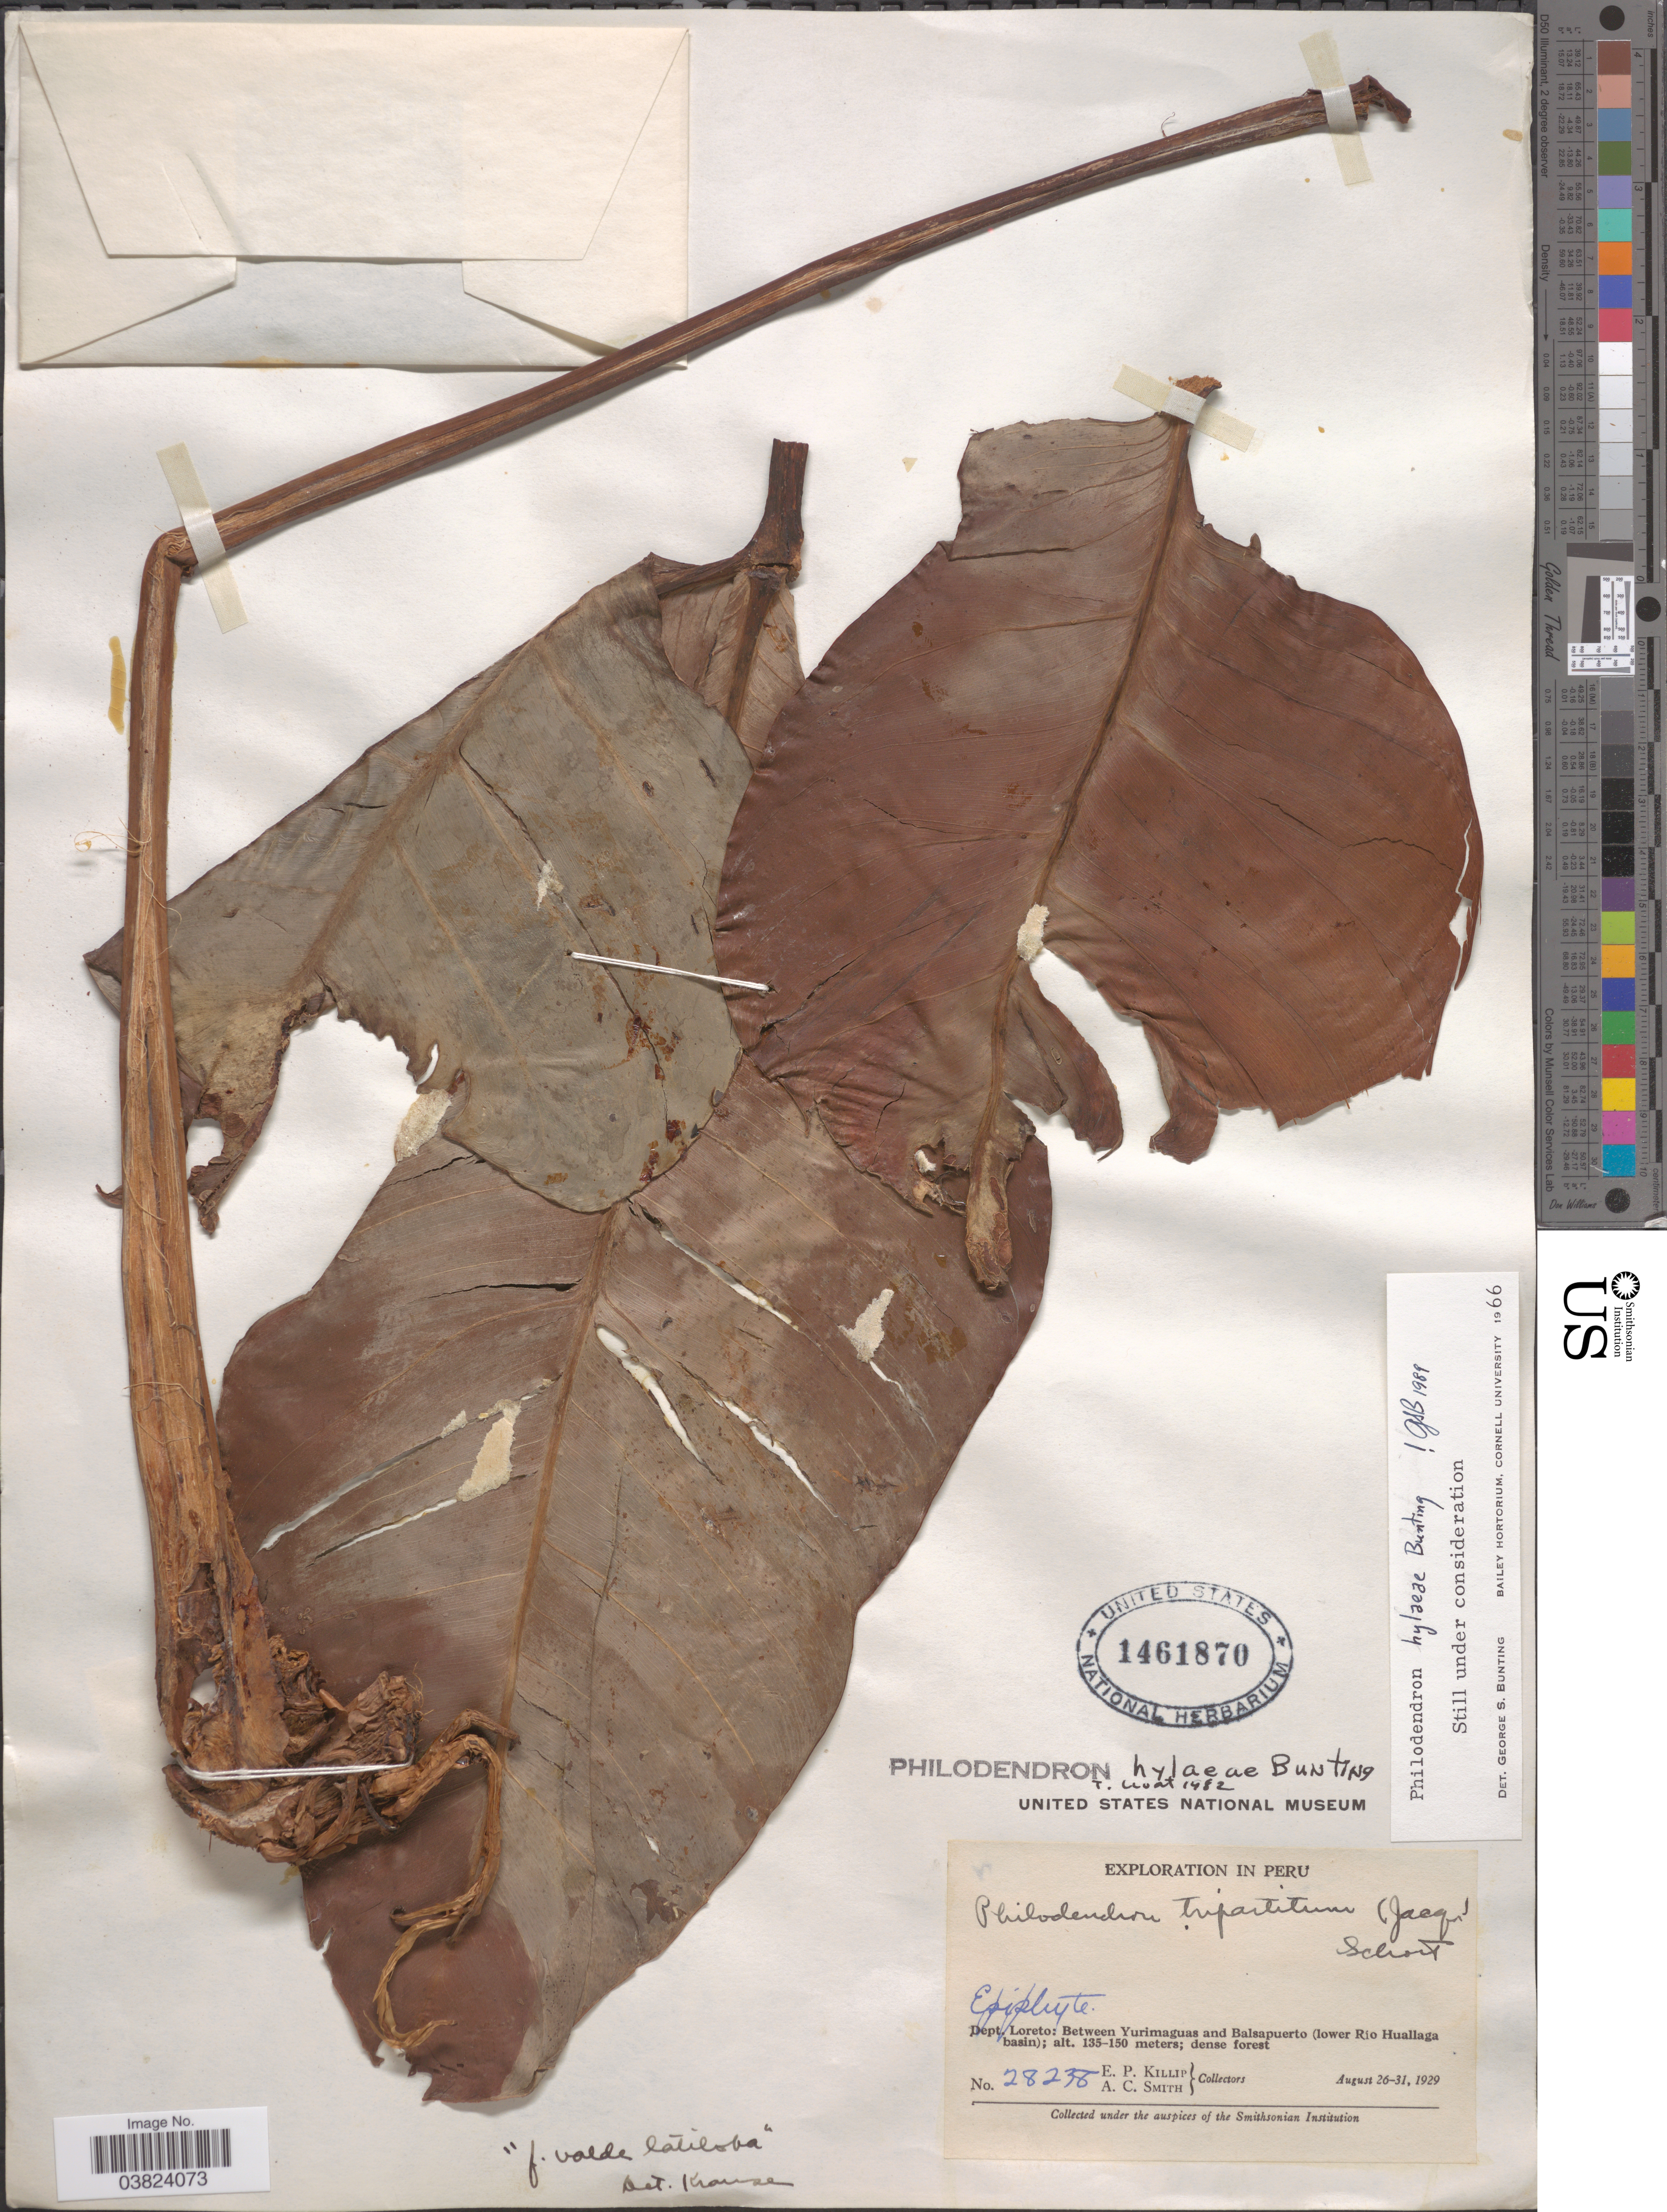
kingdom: Plantae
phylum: Tracheophyta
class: Liliopsida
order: Alismatales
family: Araceae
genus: Philodendron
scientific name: Philodendron hylaeae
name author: G.S. Bunting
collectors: E. P. Killip & A. C. Smith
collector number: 28238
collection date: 1929-08-26/1929-08-31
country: Peru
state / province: Loreto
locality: Dept. Loreto: Between Yurimaguas and Balsapuerto (lower Río Huallaga basin).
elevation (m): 135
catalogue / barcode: US 1461870